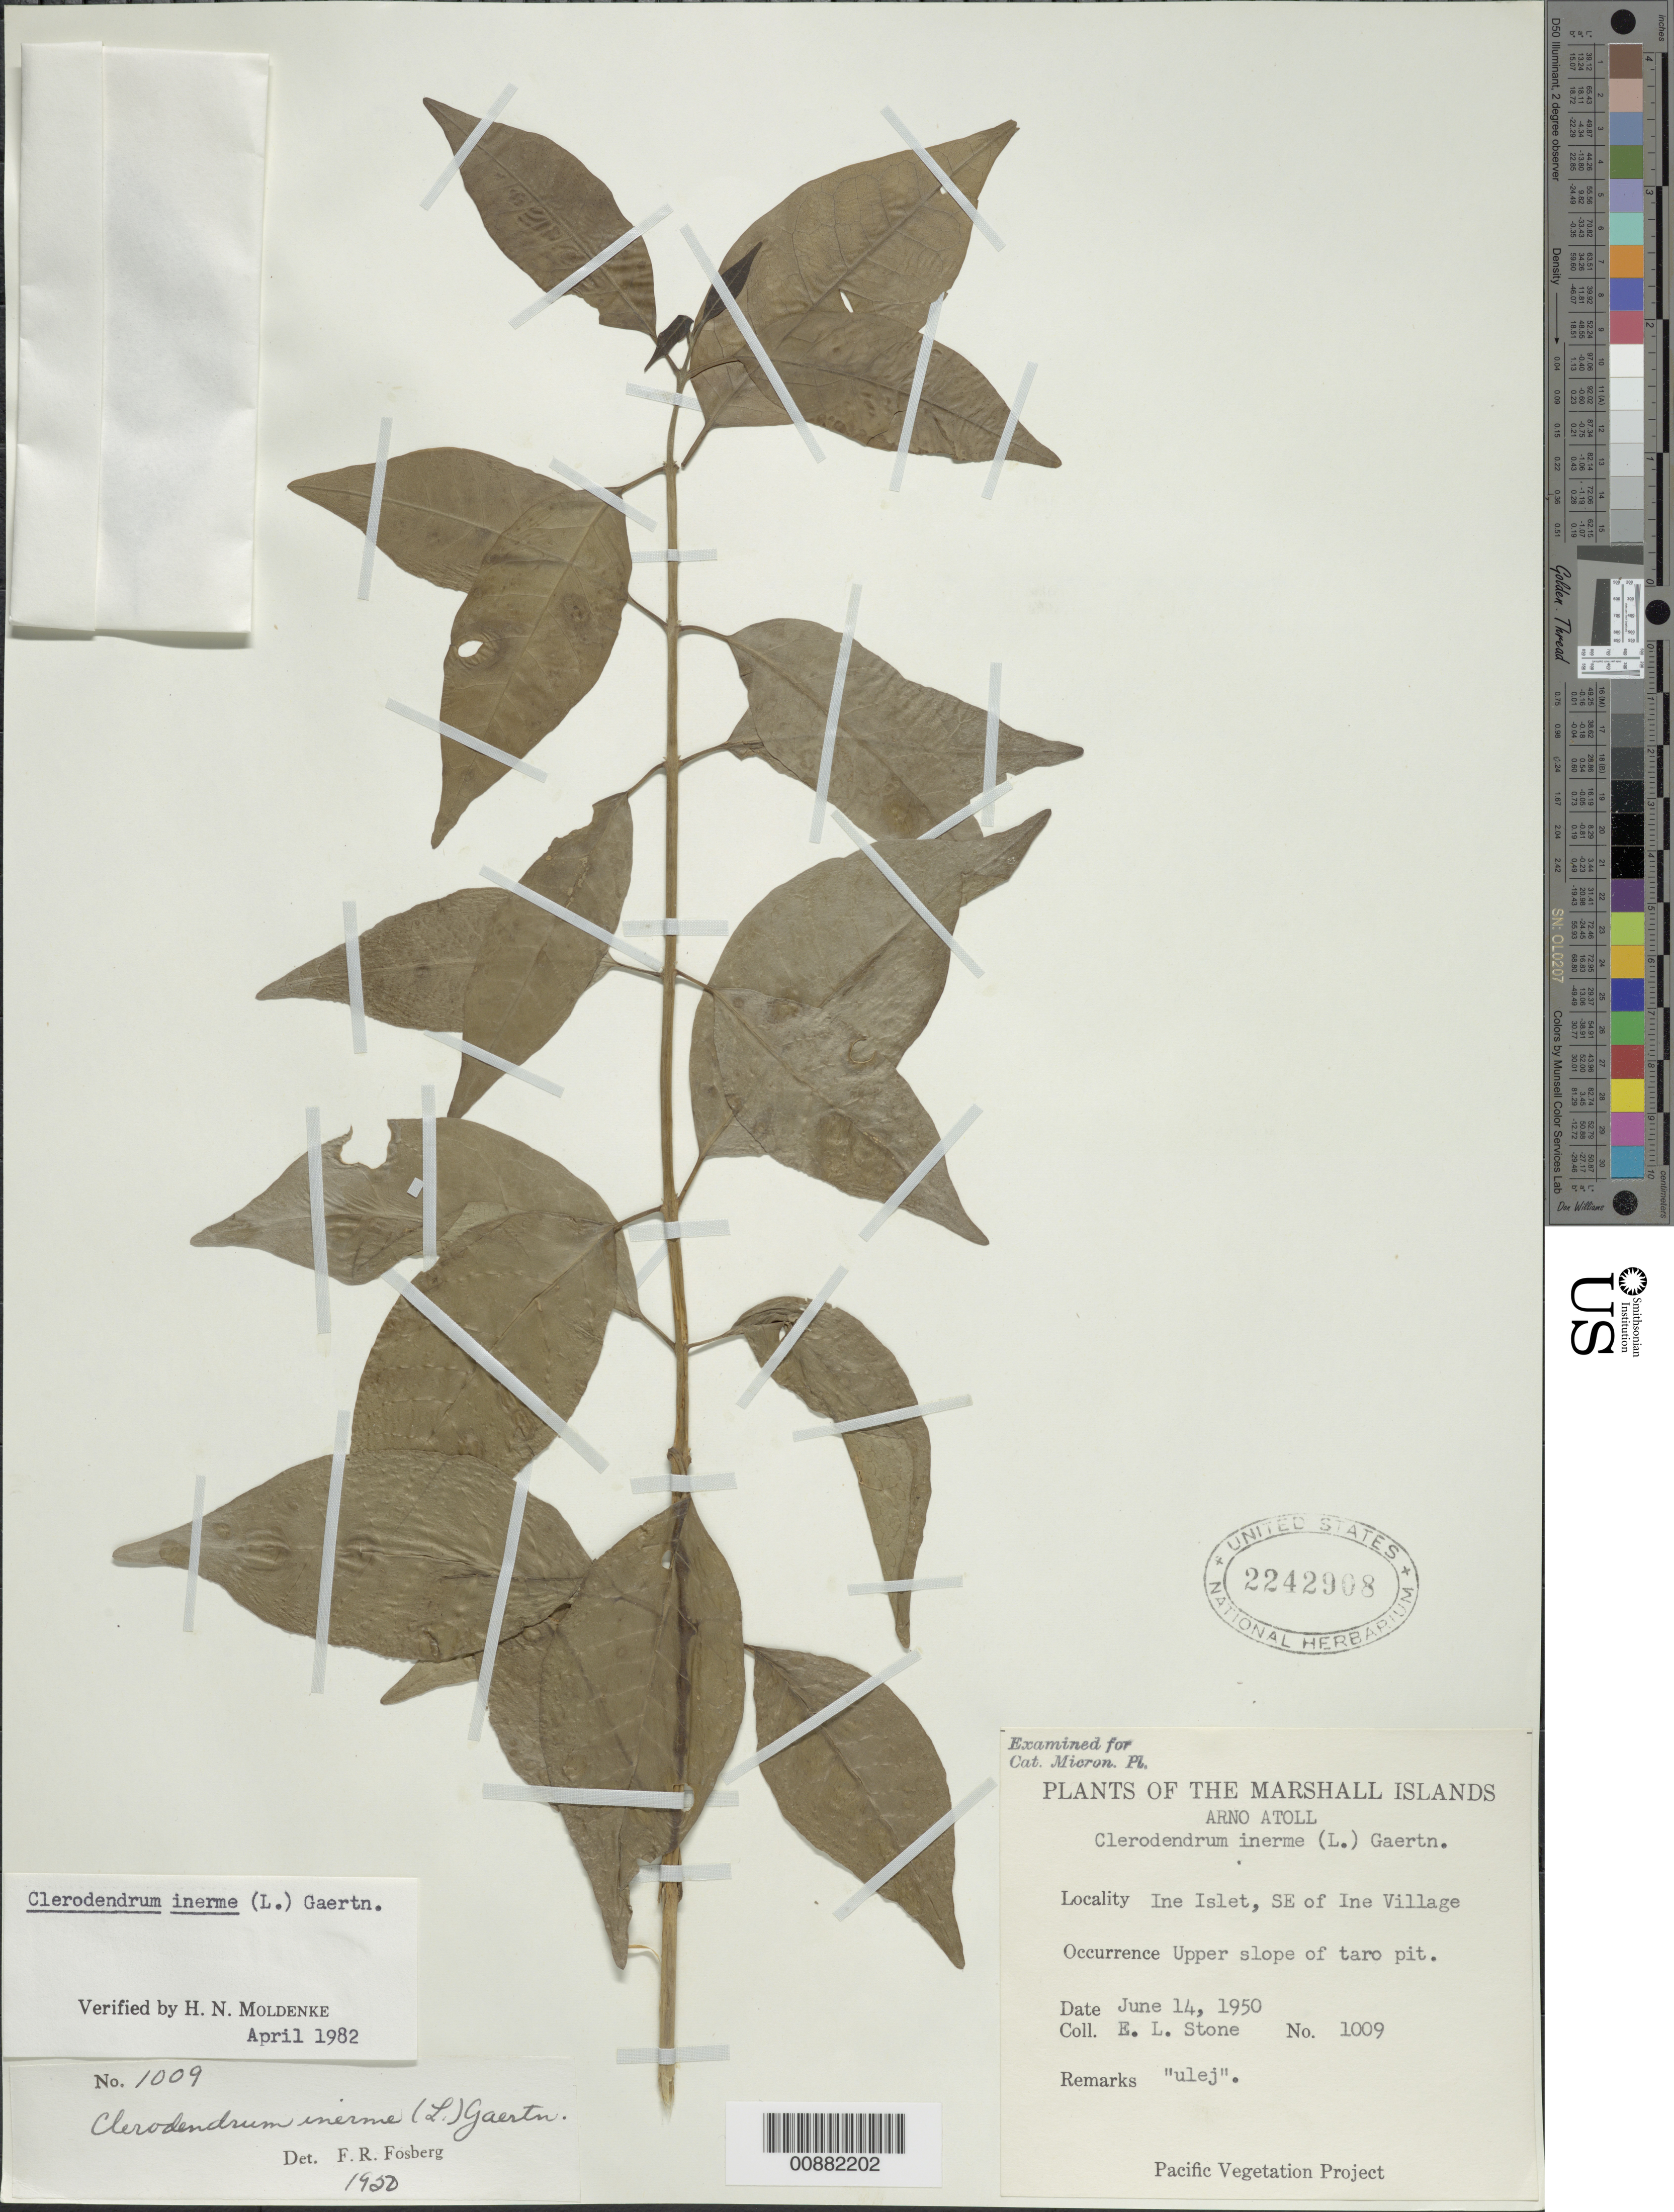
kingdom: Plantae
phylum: Tracheophyta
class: Magnoliopsida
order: Lamiales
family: Lamiaceae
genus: Clerodendrum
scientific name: Clerodendrum inerme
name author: (L.) Gaertn.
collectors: E. L. Stone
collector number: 1009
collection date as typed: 14 Jun 1950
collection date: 1950-06-14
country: Marshall Islands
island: Arno Atoll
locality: Ine Islet, SE of Ine Village.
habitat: upper slope of taro pit.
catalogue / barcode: US 2242908